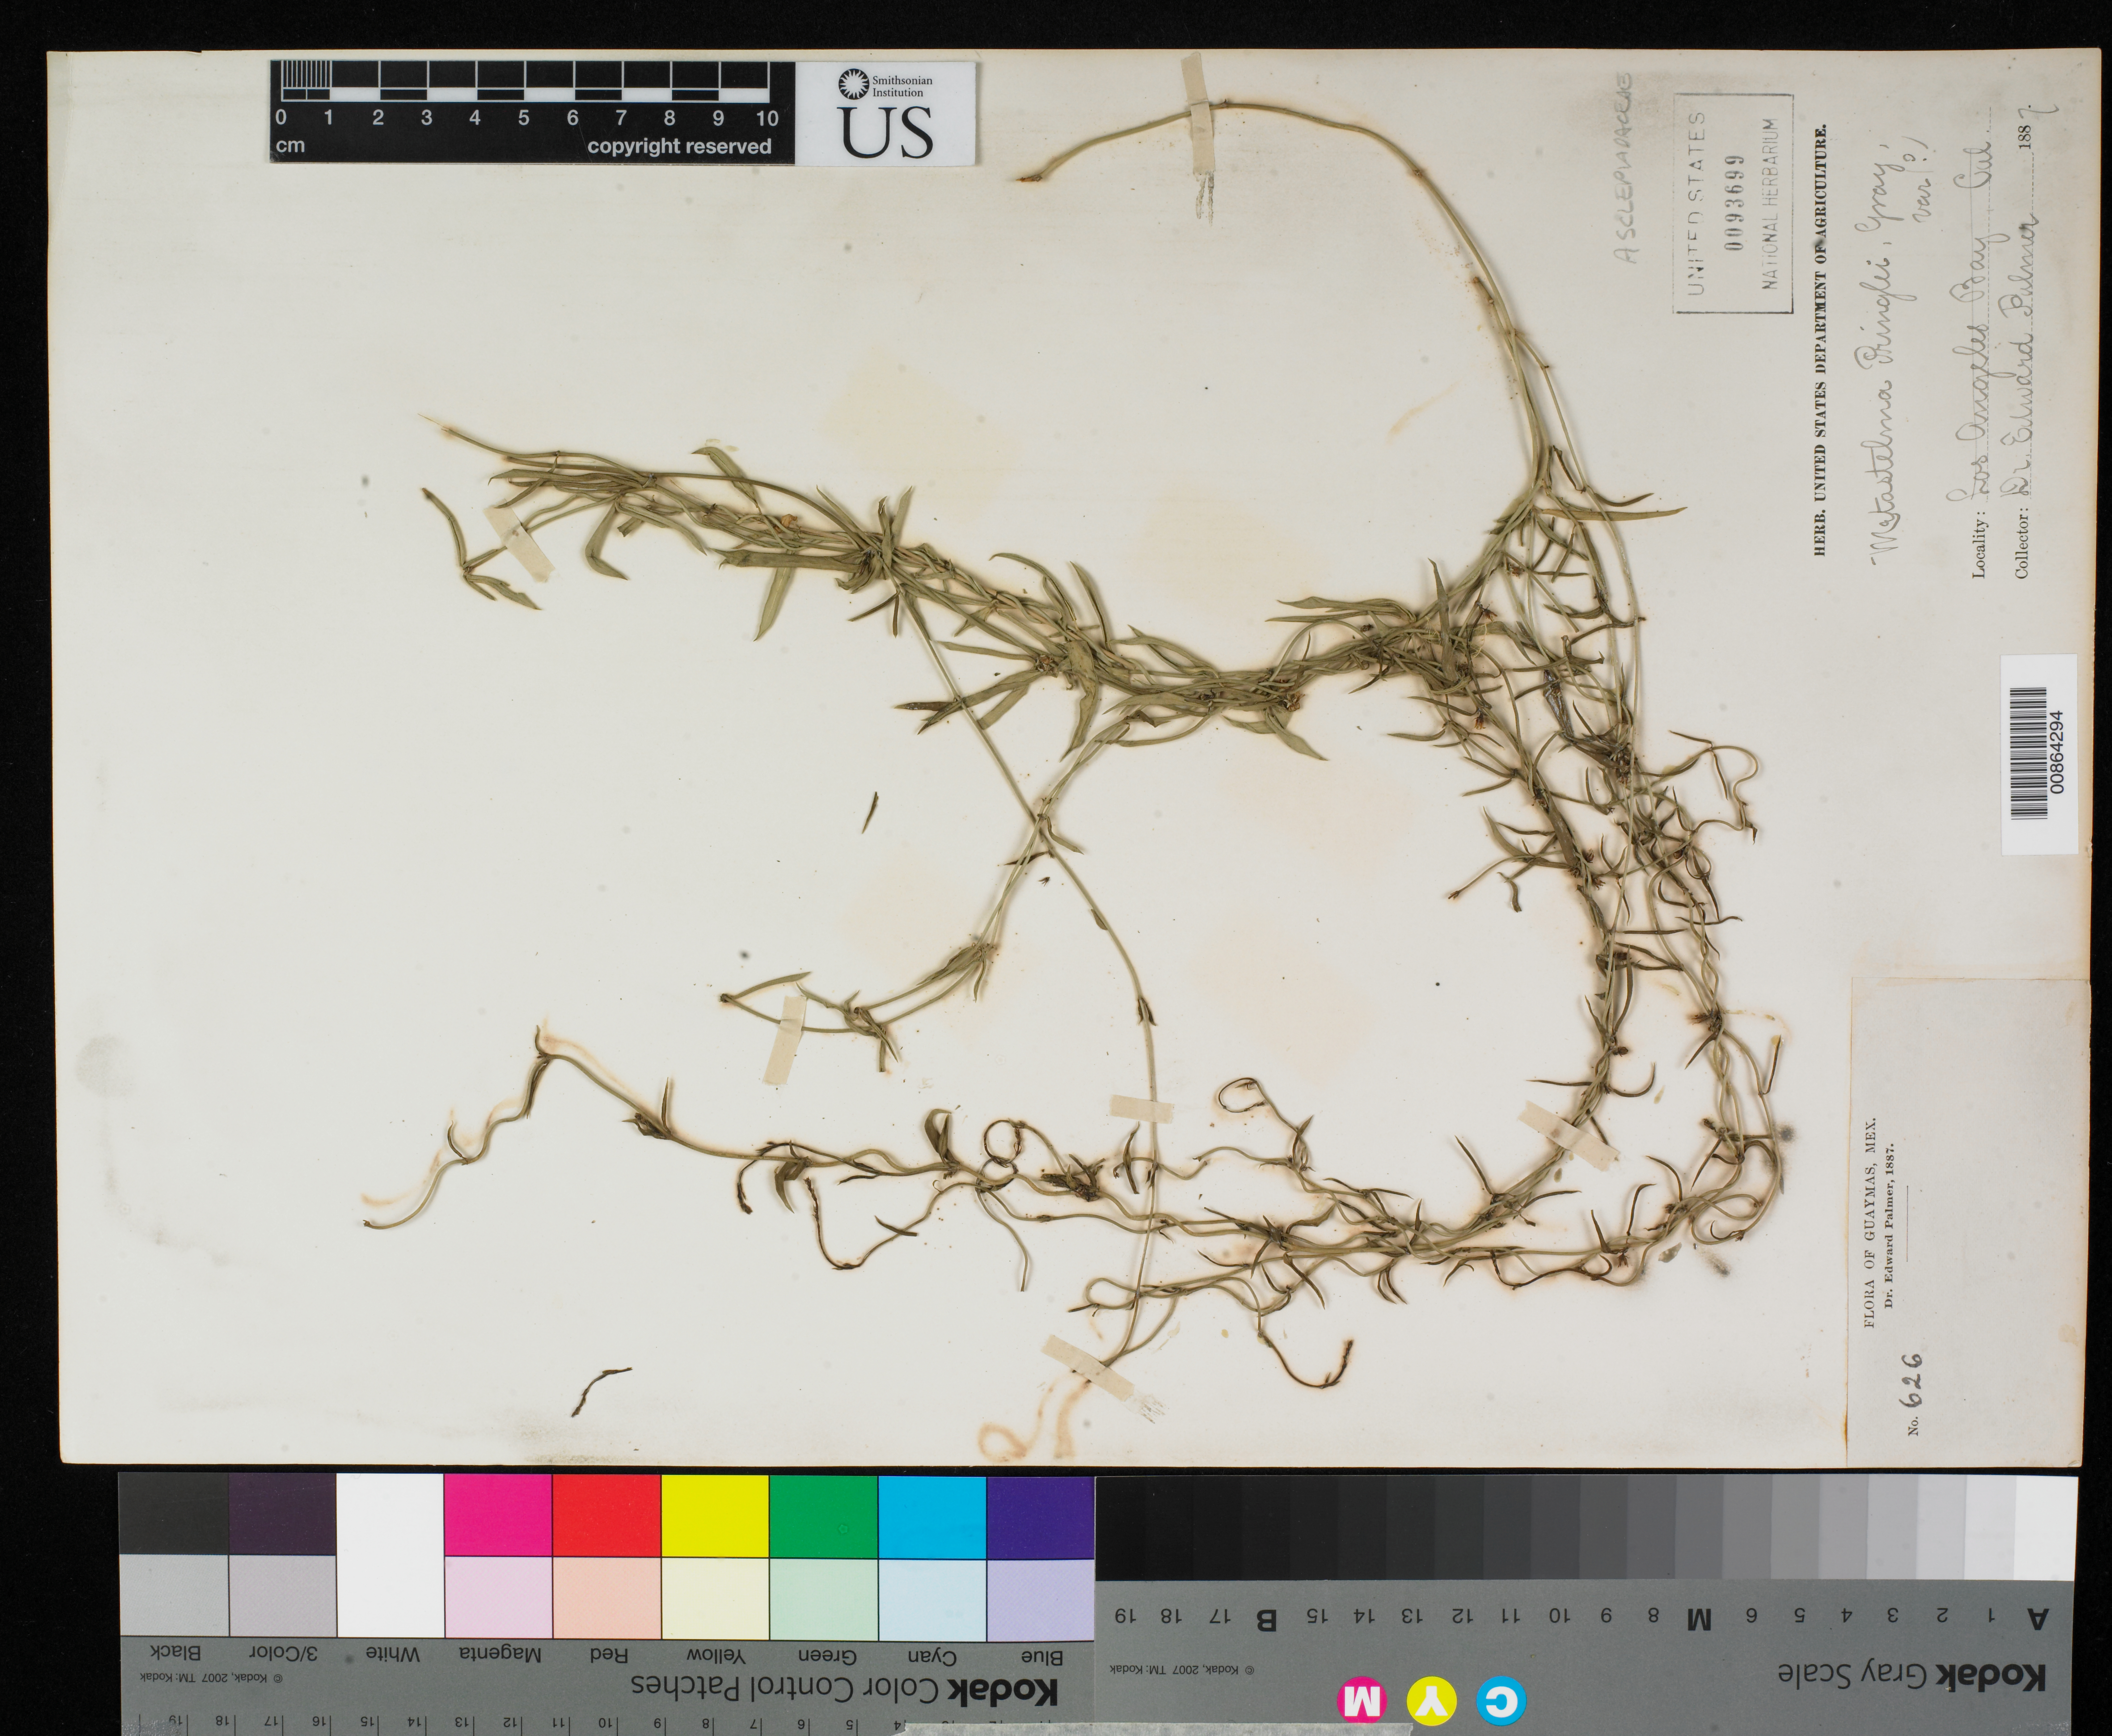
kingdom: Plantae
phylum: Tracheophyta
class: Magnoliopsida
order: Gentianales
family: Apocynaceae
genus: Metastelma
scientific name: Metastelma pringlei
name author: A. Gray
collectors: E. Palmer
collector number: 626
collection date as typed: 1887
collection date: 1887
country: Mexico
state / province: Sonora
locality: Guaymas, Sonora.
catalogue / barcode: US 93699